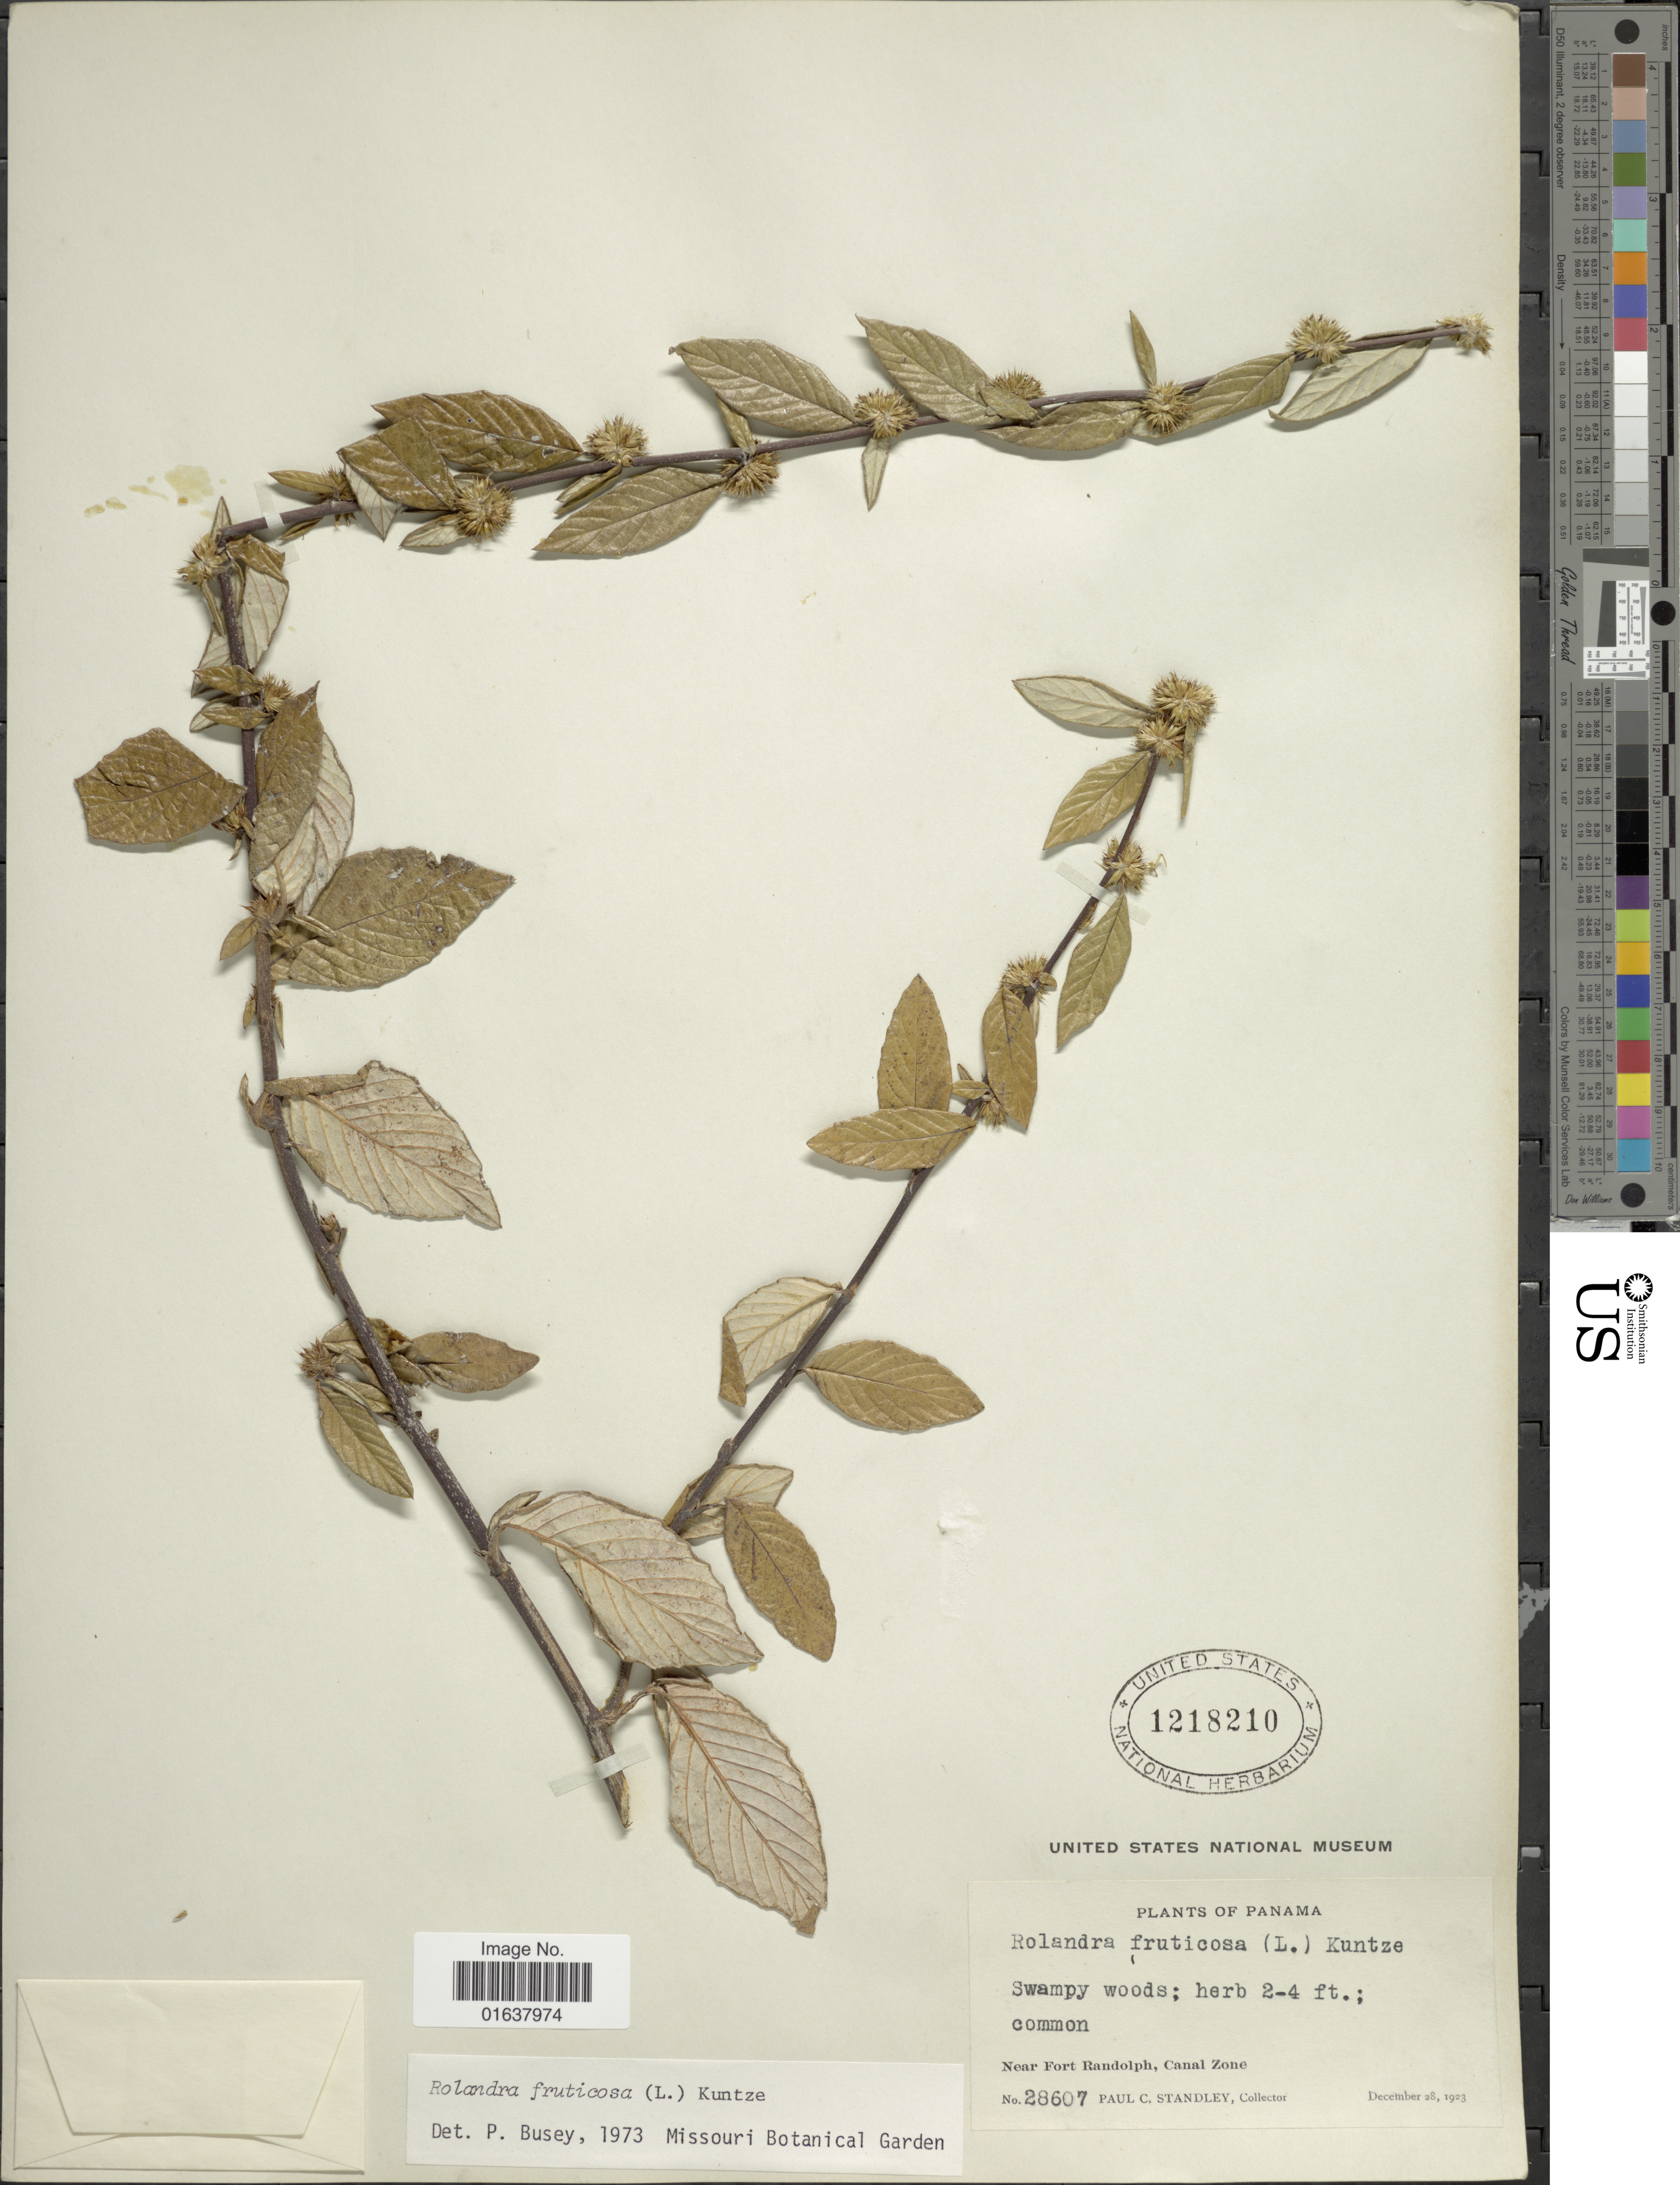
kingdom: Plantae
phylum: Tracheophyta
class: Magnoliopsida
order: Asterales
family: Asteraceae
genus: Rolandra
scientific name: Rolandra fruticosa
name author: (L.) Kuntze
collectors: P. C. Standley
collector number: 28607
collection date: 1923-12-28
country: Panama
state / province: Colón / Panamá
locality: Near Fort Eandolph, Canal Zone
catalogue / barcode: US 1218210